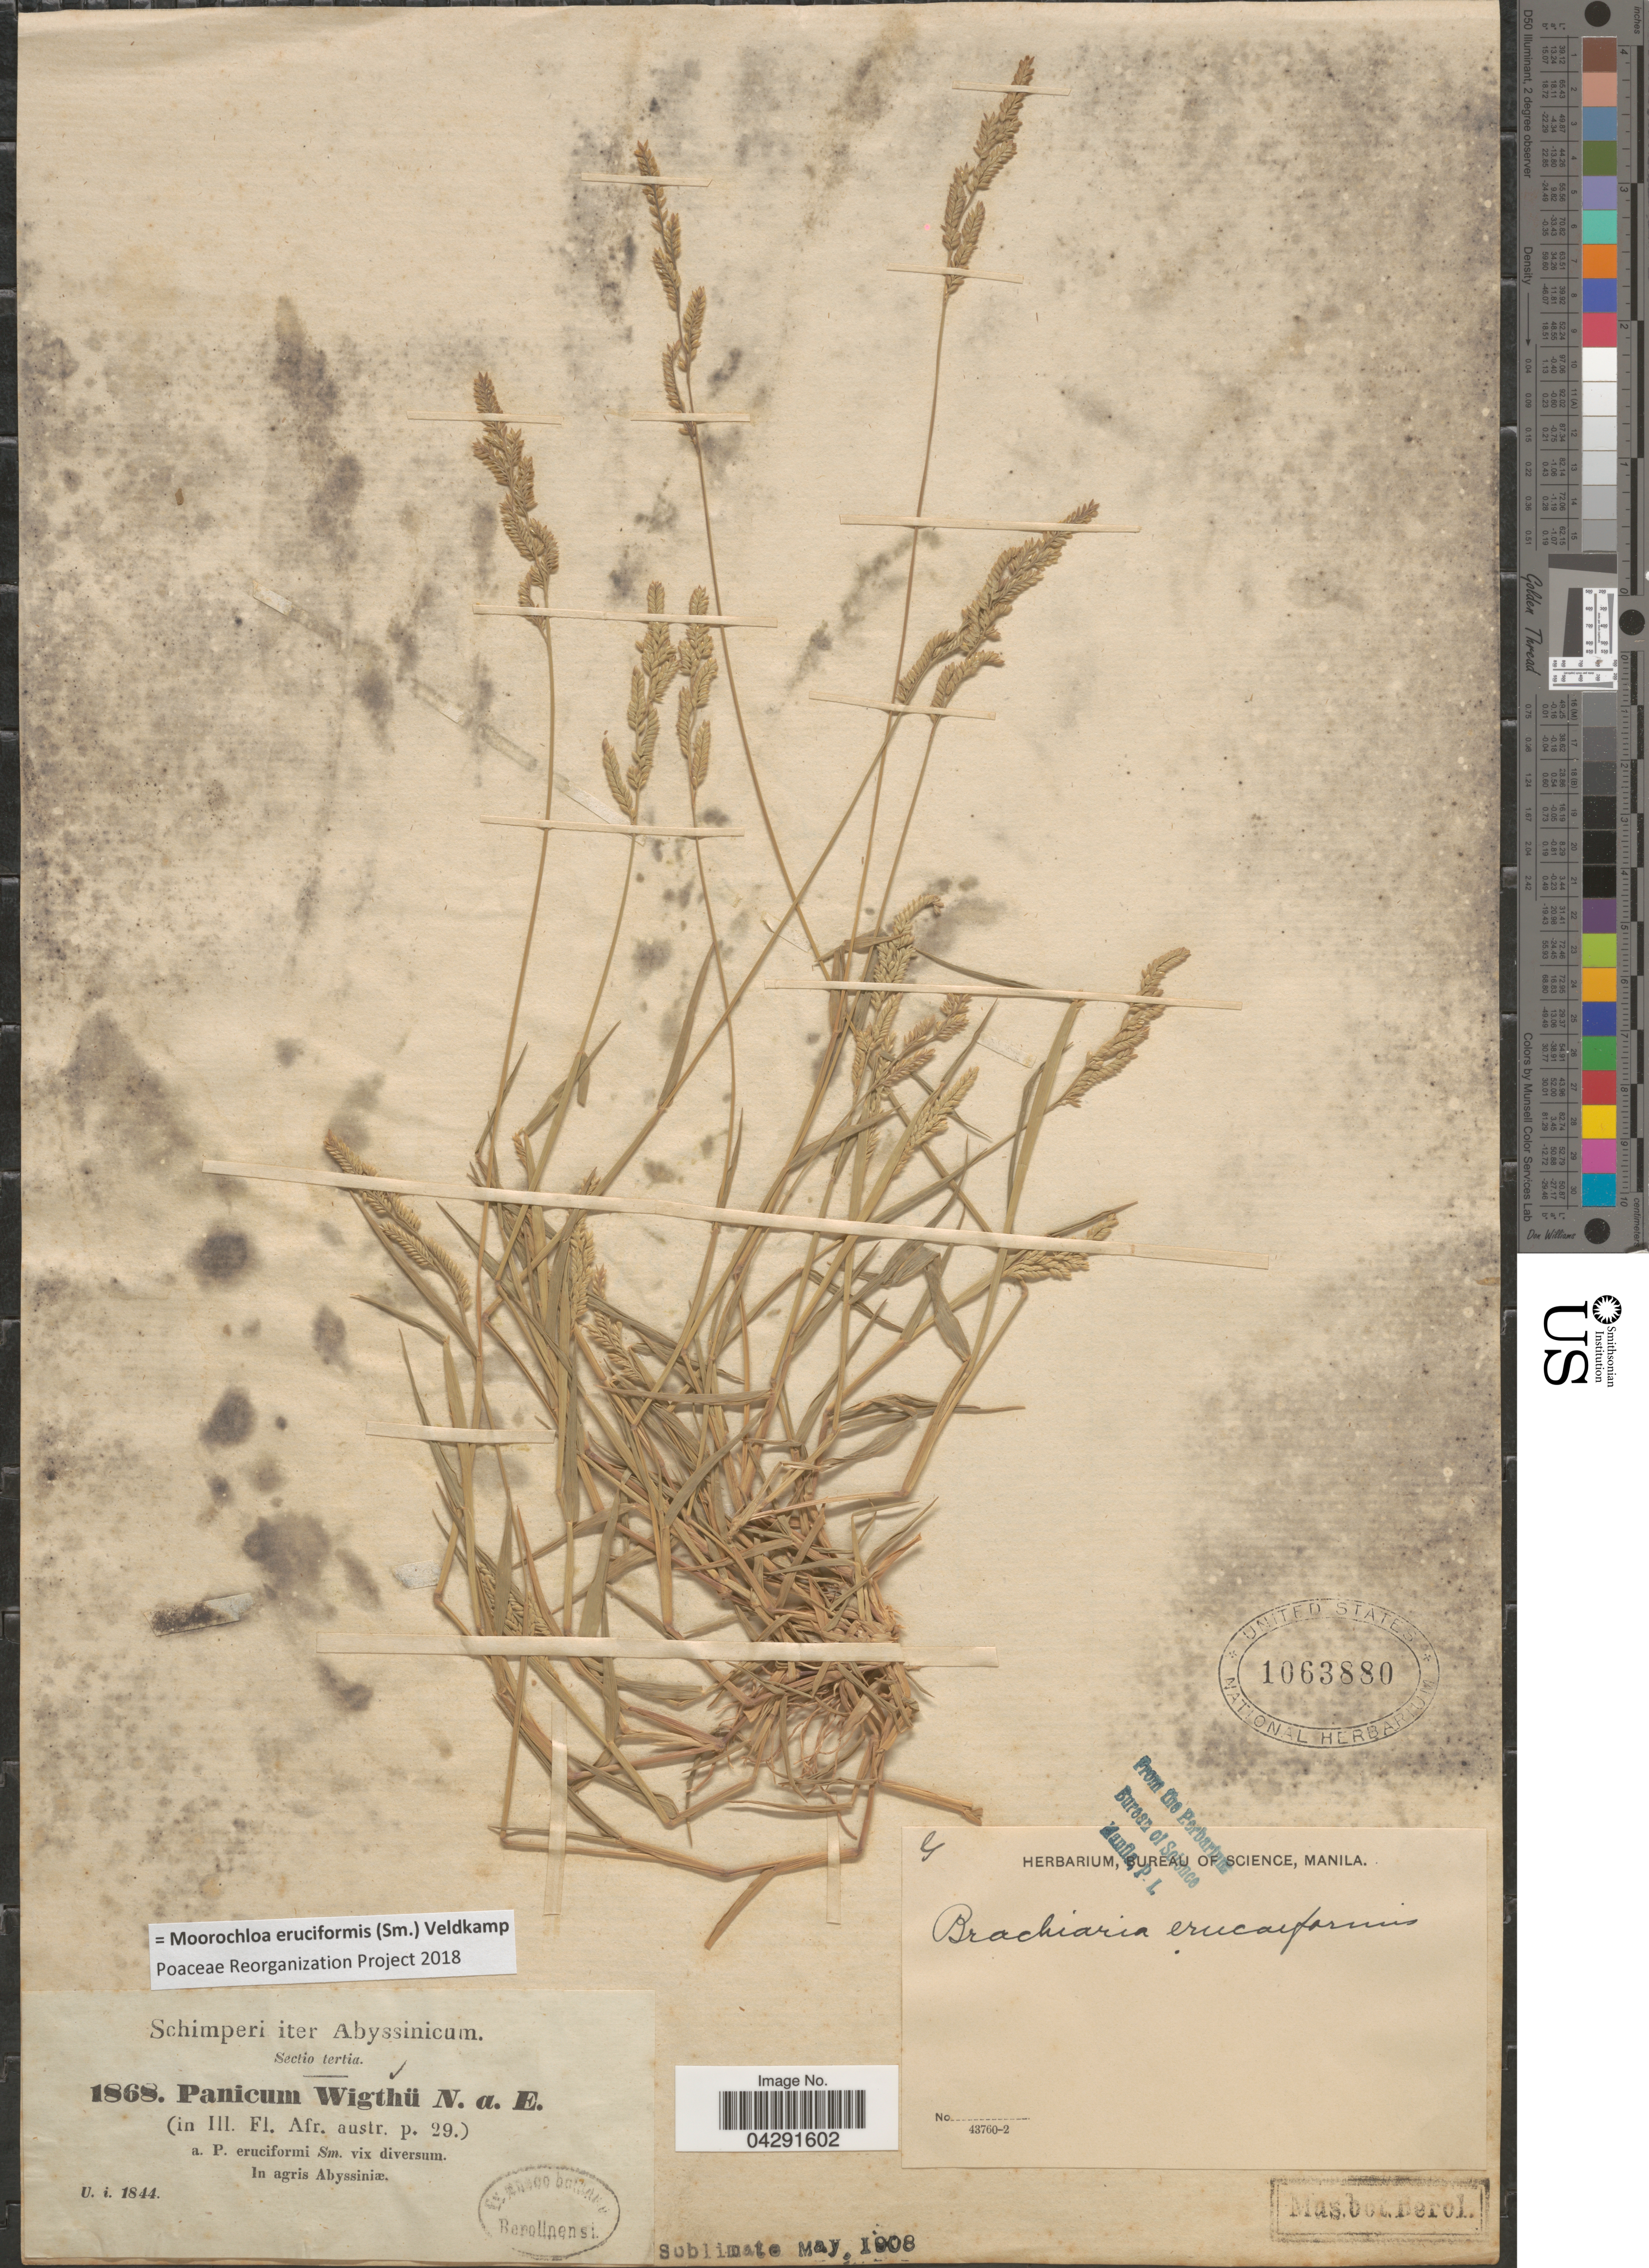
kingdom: Plantae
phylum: Tracheophyta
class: Liliopsida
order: Poales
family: Poaceae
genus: Moorochloa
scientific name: Moorochloa eruciformis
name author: (Sm.) Veldkamp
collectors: -. Schimper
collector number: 1868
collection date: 1844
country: Ethiopia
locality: Iter Abyssinicum. Sectio tertia. In agris Abyssiniæ.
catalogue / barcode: US 1063880